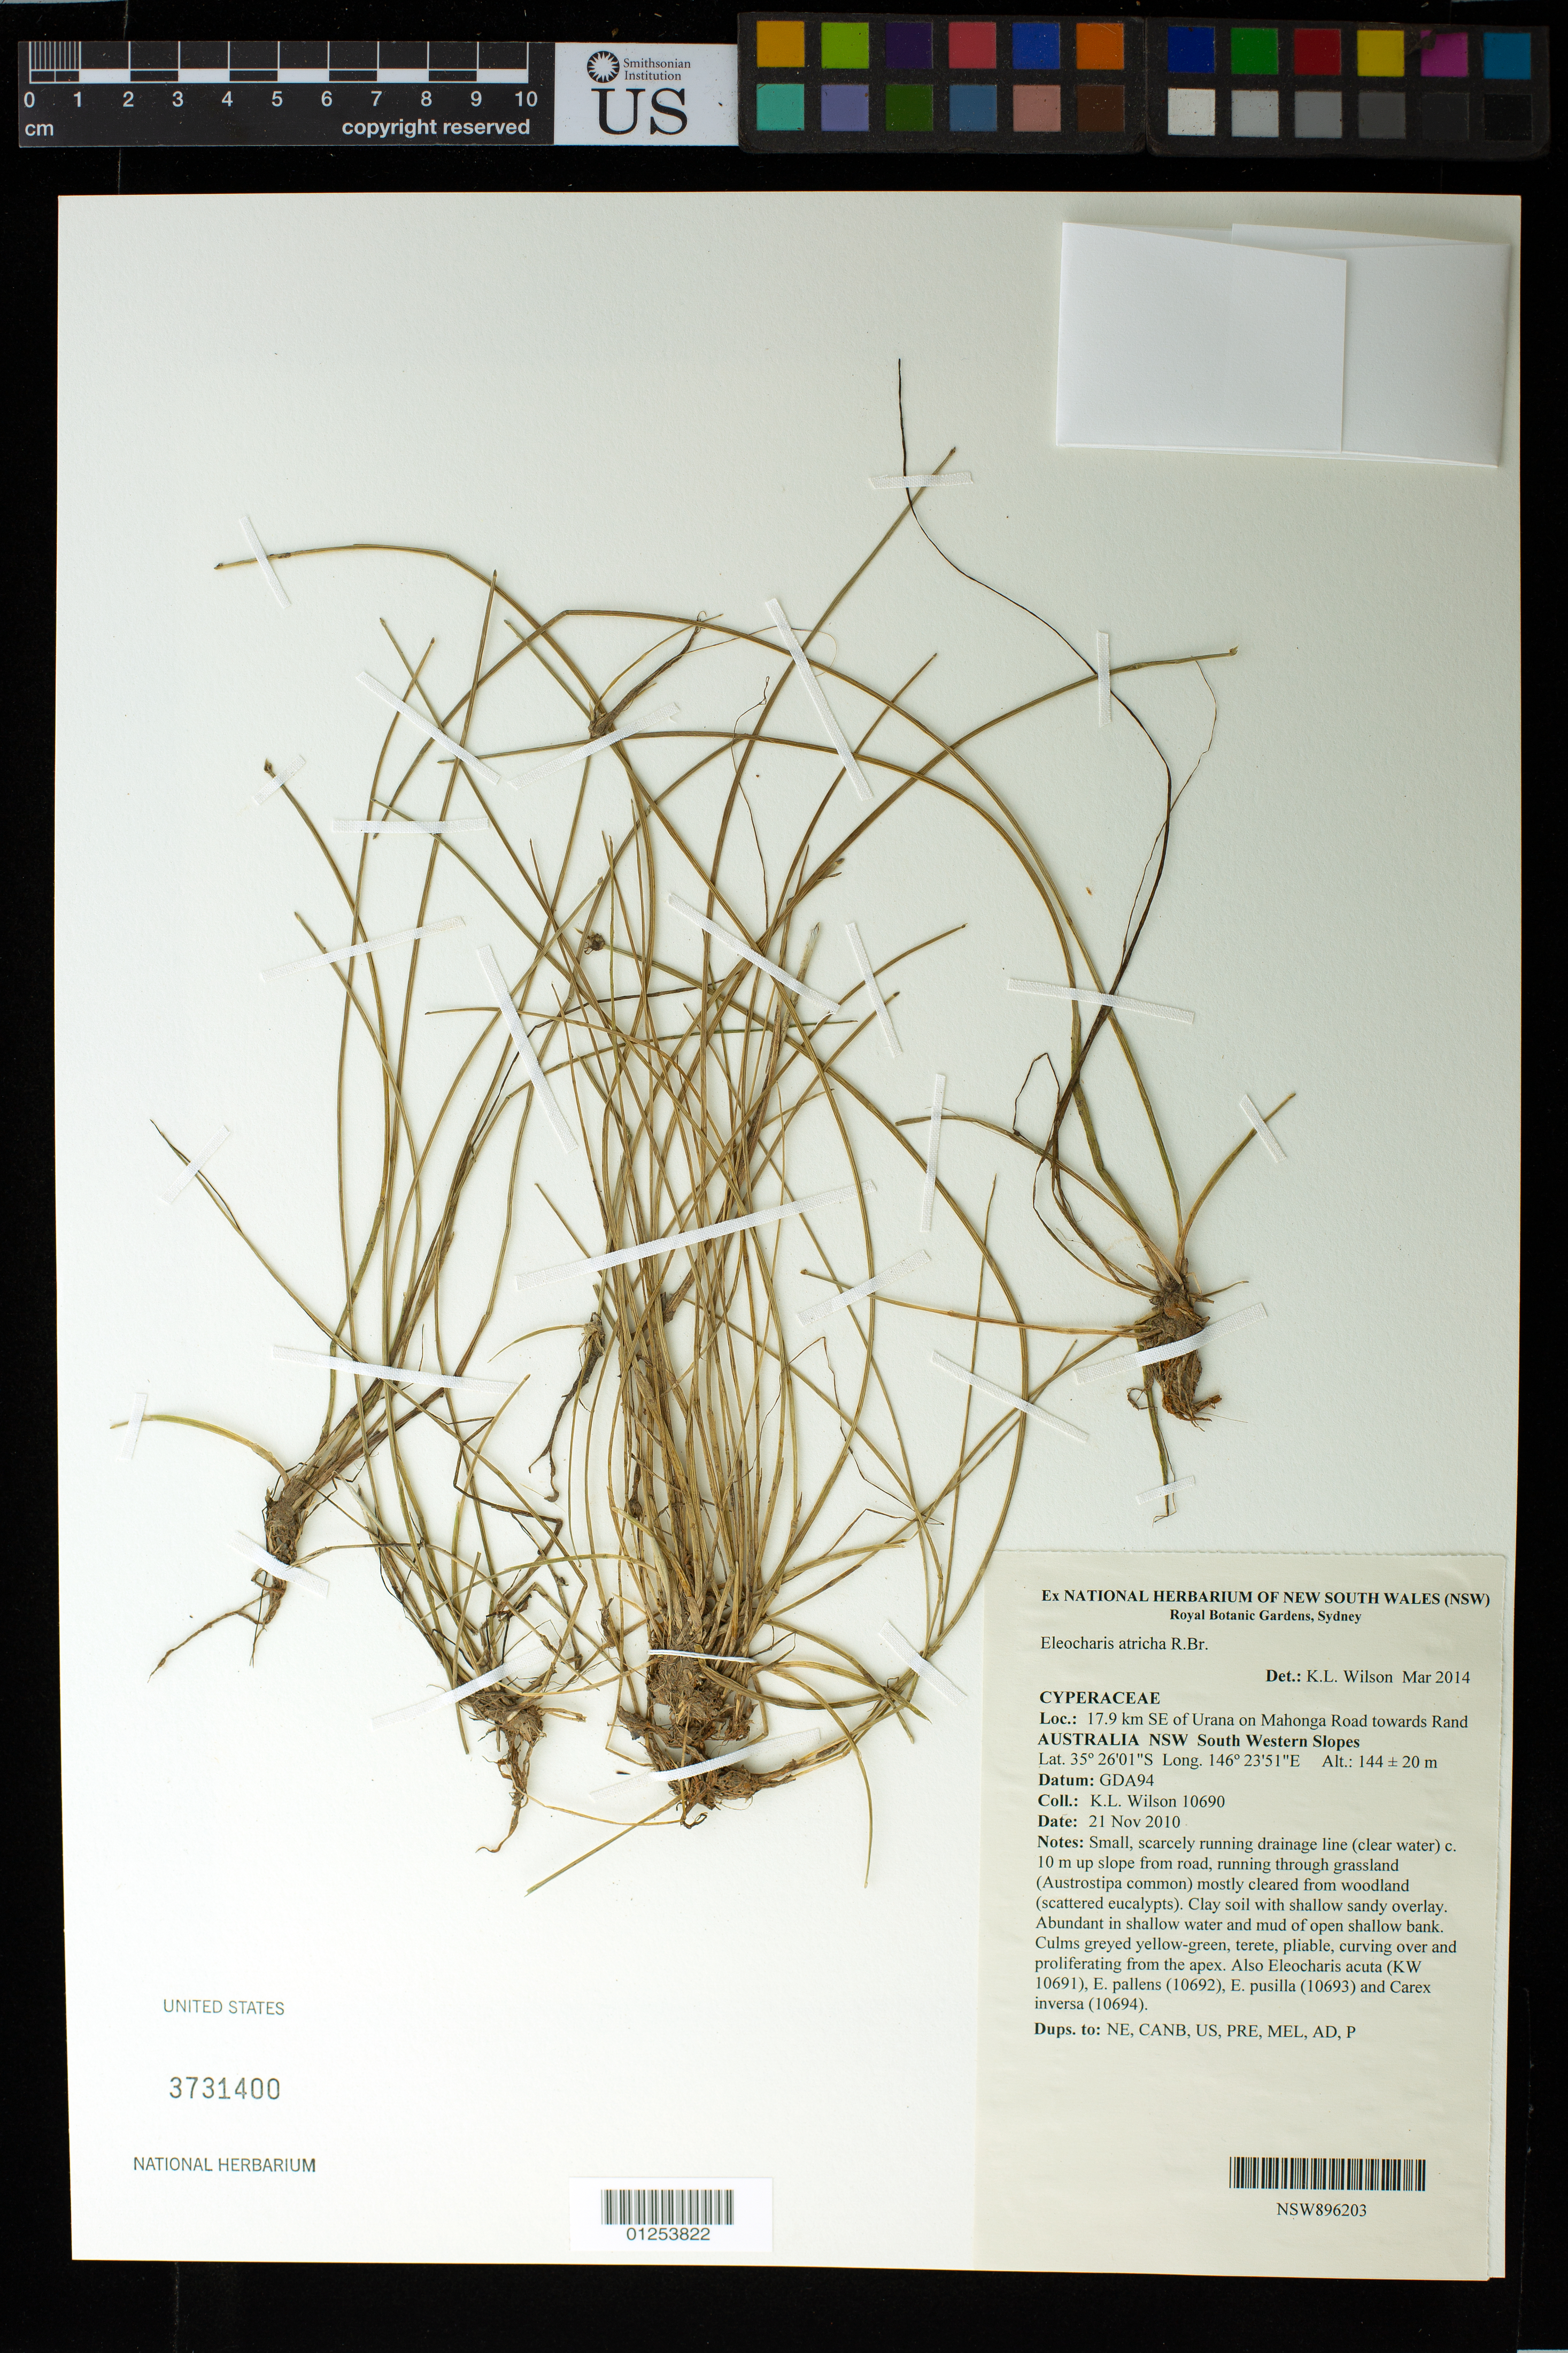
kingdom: Plantae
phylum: Tracheophyta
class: Liliopsida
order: Poales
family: Cyperaceae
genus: Eleocharis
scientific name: Eleocharis atricha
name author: R. Br.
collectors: K. L. Wilson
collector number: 10690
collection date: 2010-11-21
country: Australia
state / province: New South Wales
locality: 17.9 km SE of Urana on Mahonga Road towards Rand.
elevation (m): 144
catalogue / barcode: US 3731400